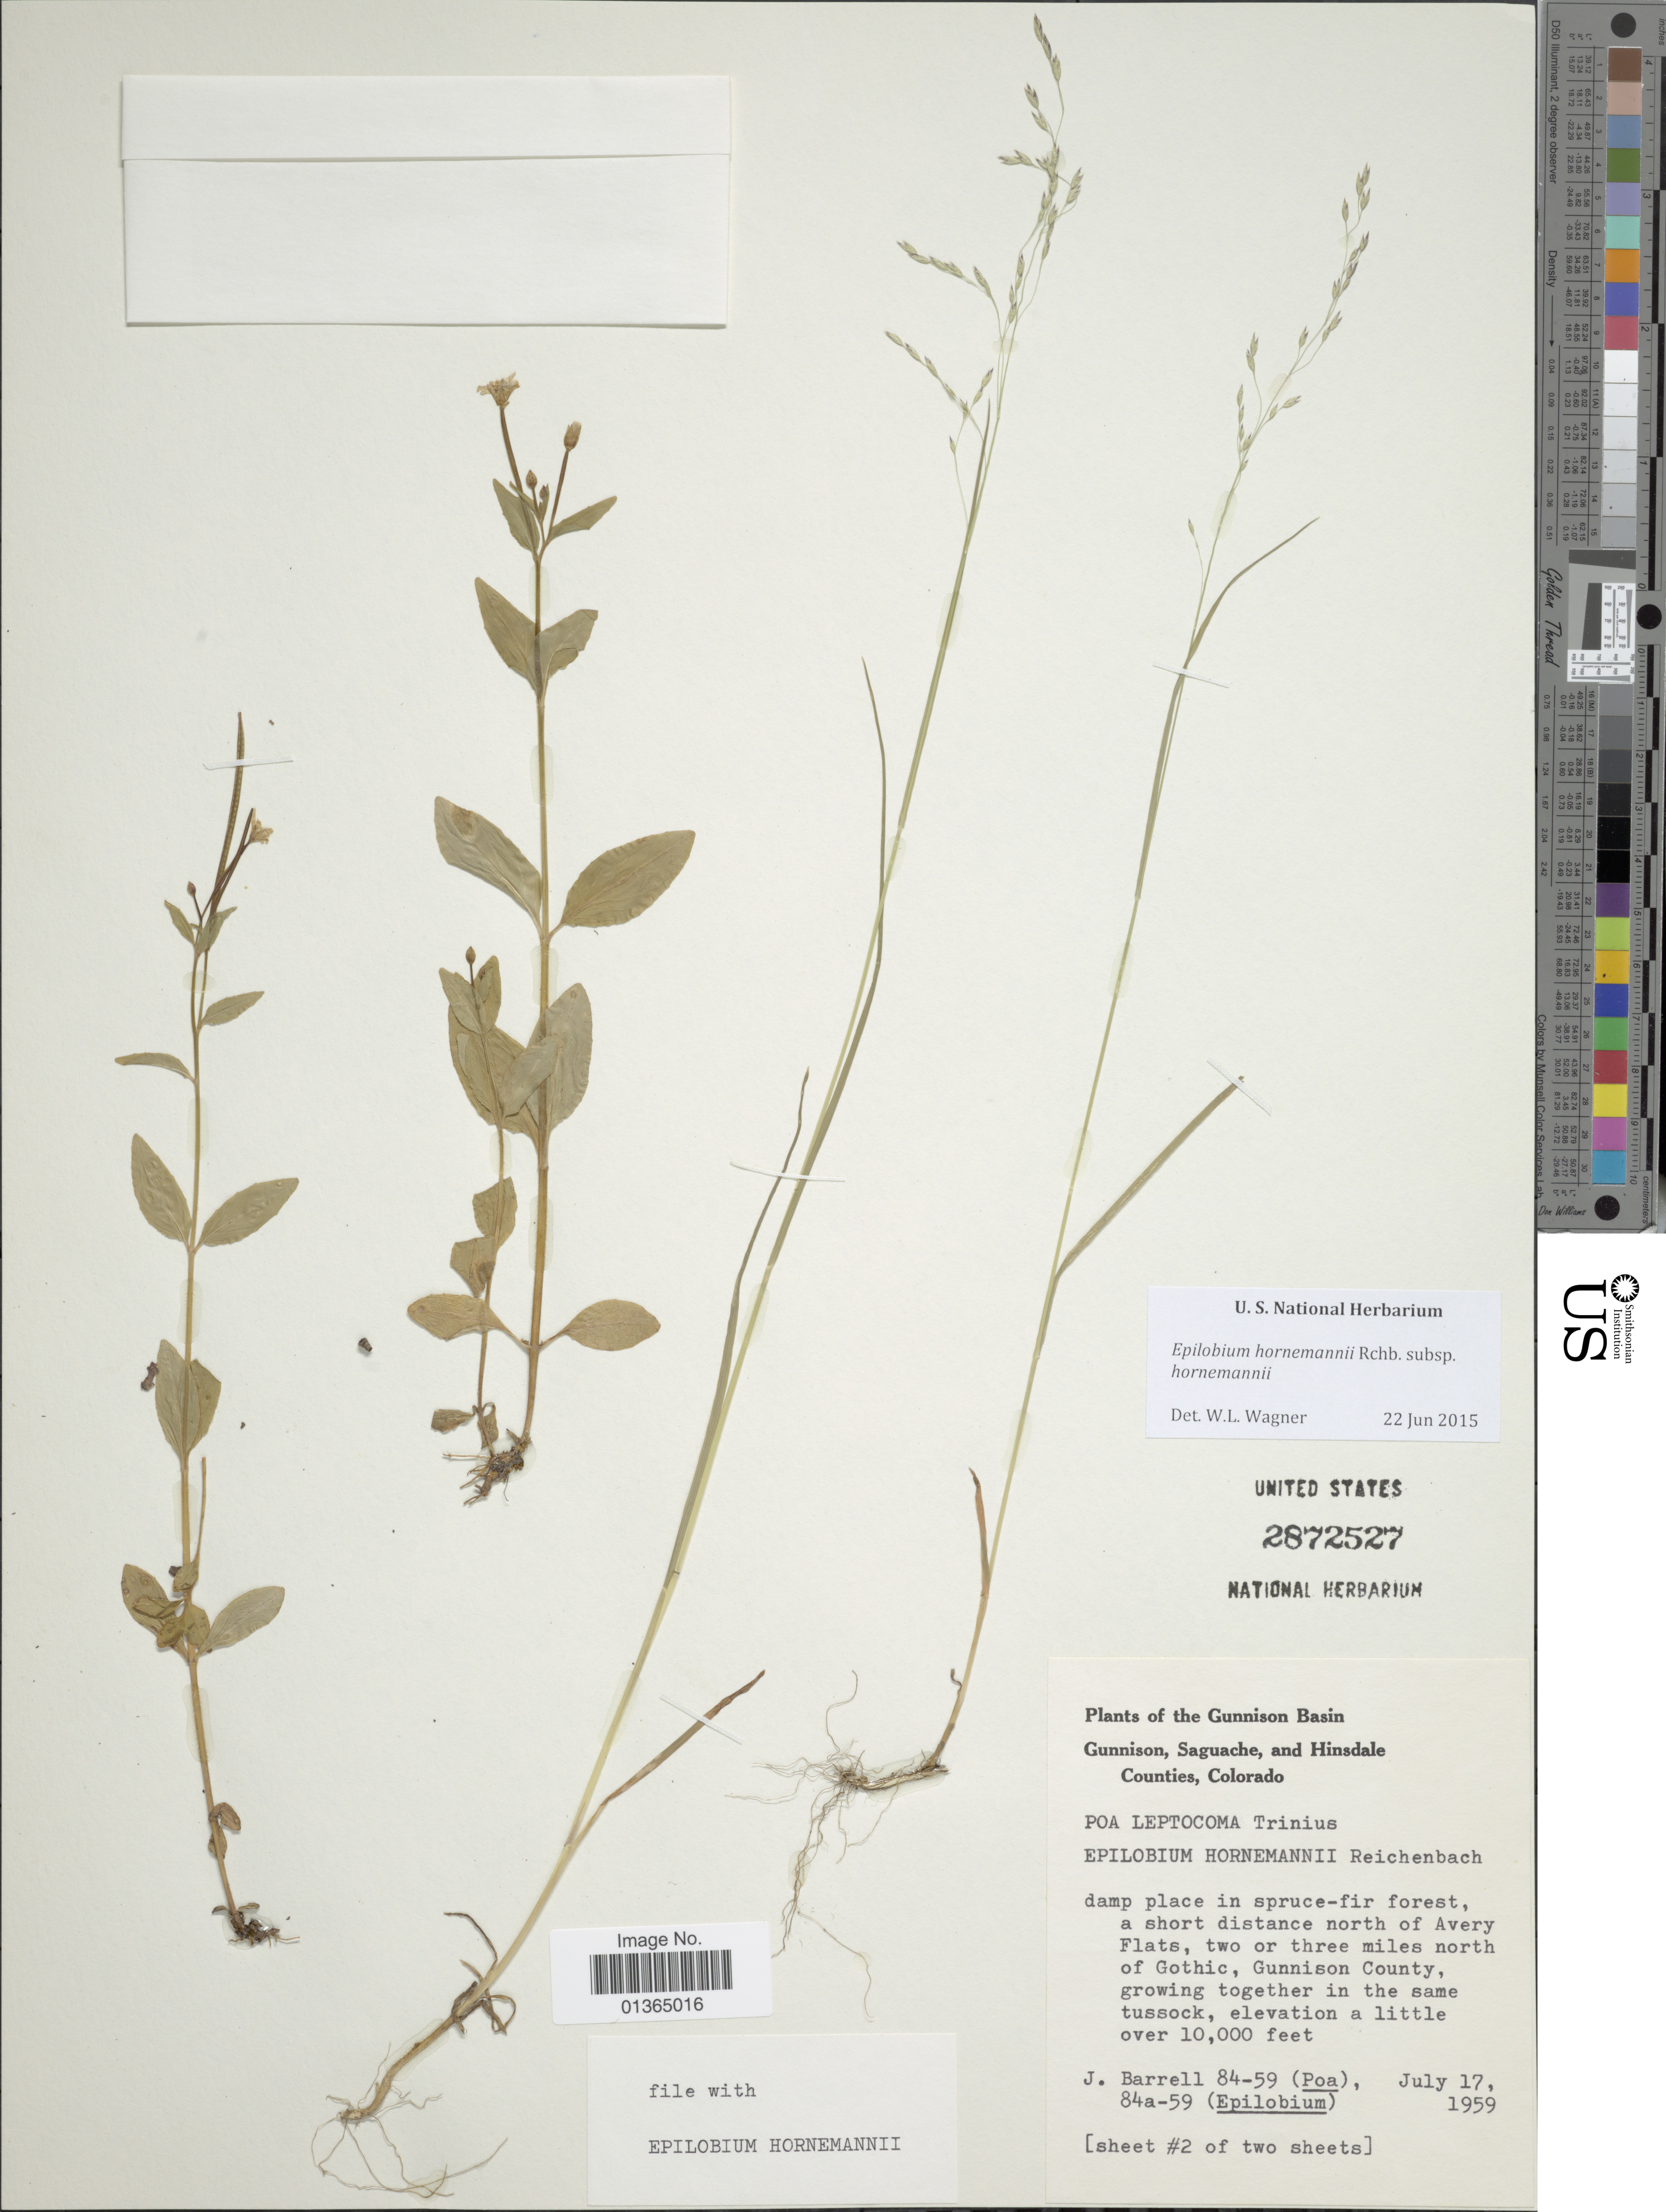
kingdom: Plantae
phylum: Tracheophyta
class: Magnoliopsida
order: Myrtales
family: Onagraceae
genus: Epilobium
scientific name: Epilobium hornemannii subsp. hornemannii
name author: Rchb.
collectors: J. Barrell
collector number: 84-59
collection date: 1959-07-17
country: United States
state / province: Colorado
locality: Gunnison, Saguache, and Hinsdale Counties. A short distance north of Avery Flats, two or three miles north of Gothic.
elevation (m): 3048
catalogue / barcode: US 2872527